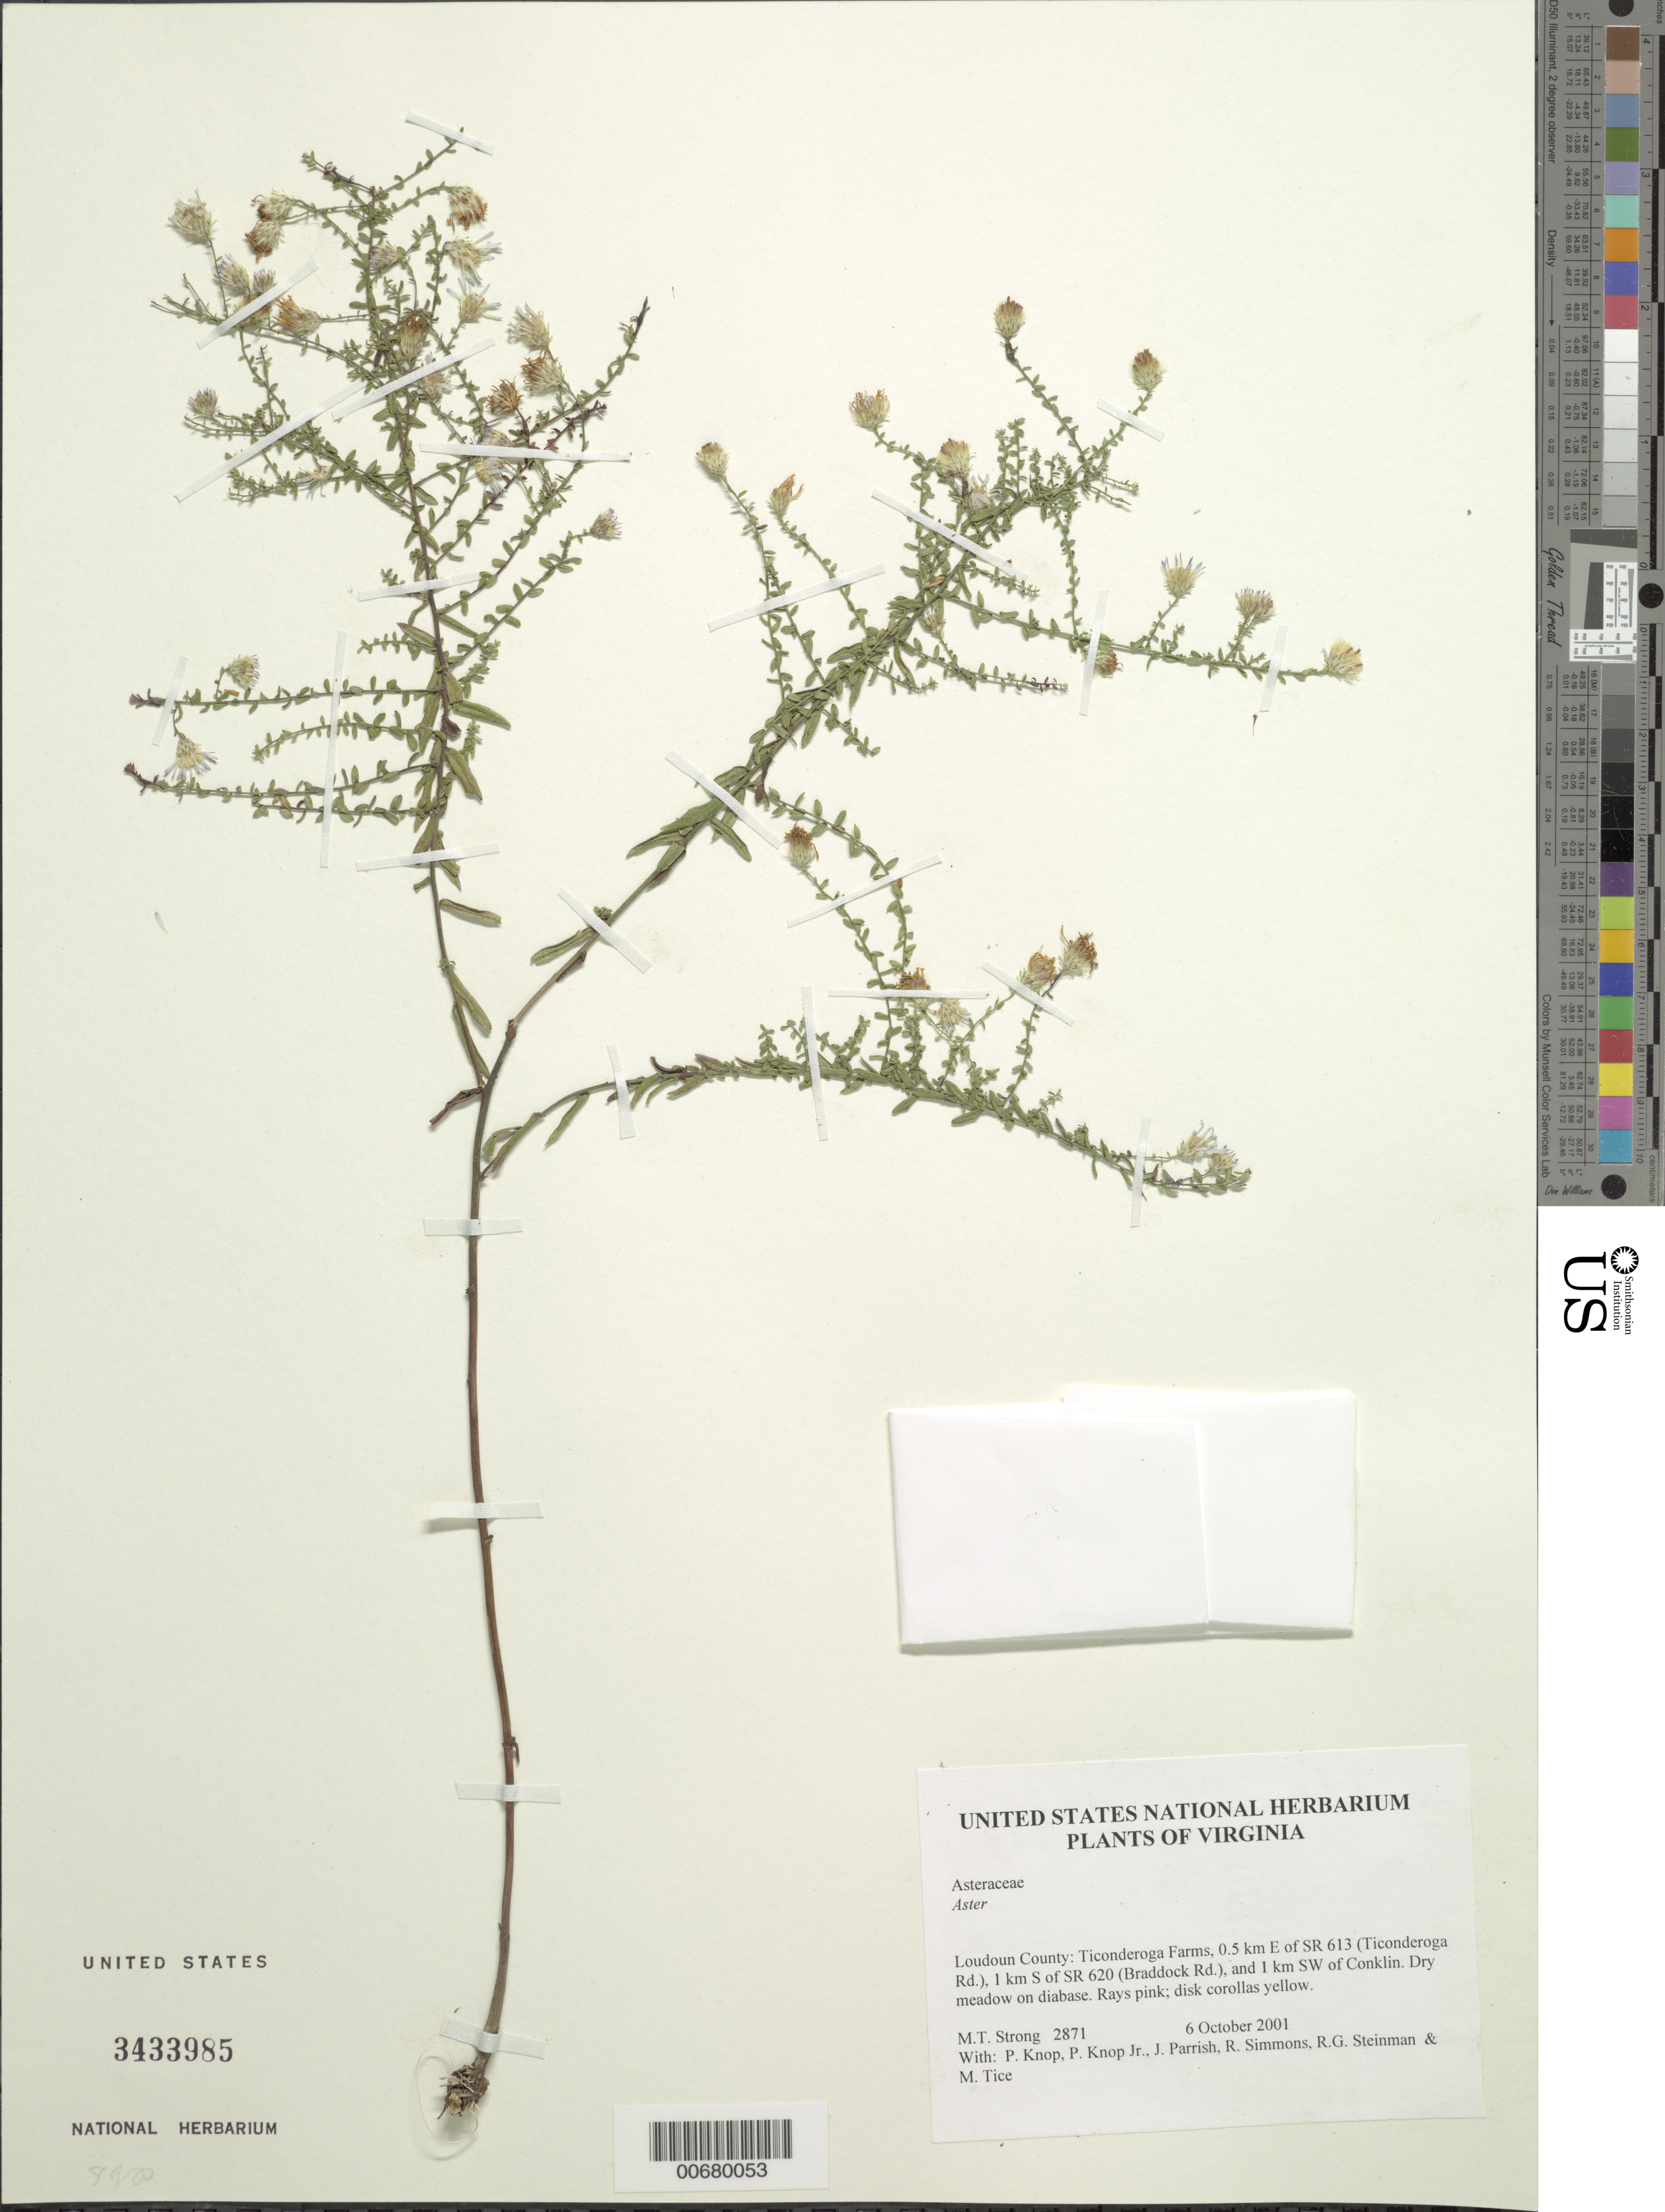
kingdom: Plantae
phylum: Tracheophyta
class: Magnoliopsida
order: Asterales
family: Asteraceae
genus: Aster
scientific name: Aster sp.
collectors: M. T. Strong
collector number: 2871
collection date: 2001-10-06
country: United States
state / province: Virginia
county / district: Loudoun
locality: Ticonderoga Farms, 0.5 km E of SR 613, 1 km S of SR 620 and 1 km SW of Conklin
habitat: Dry meadow on diabase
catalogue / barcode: US 3433985